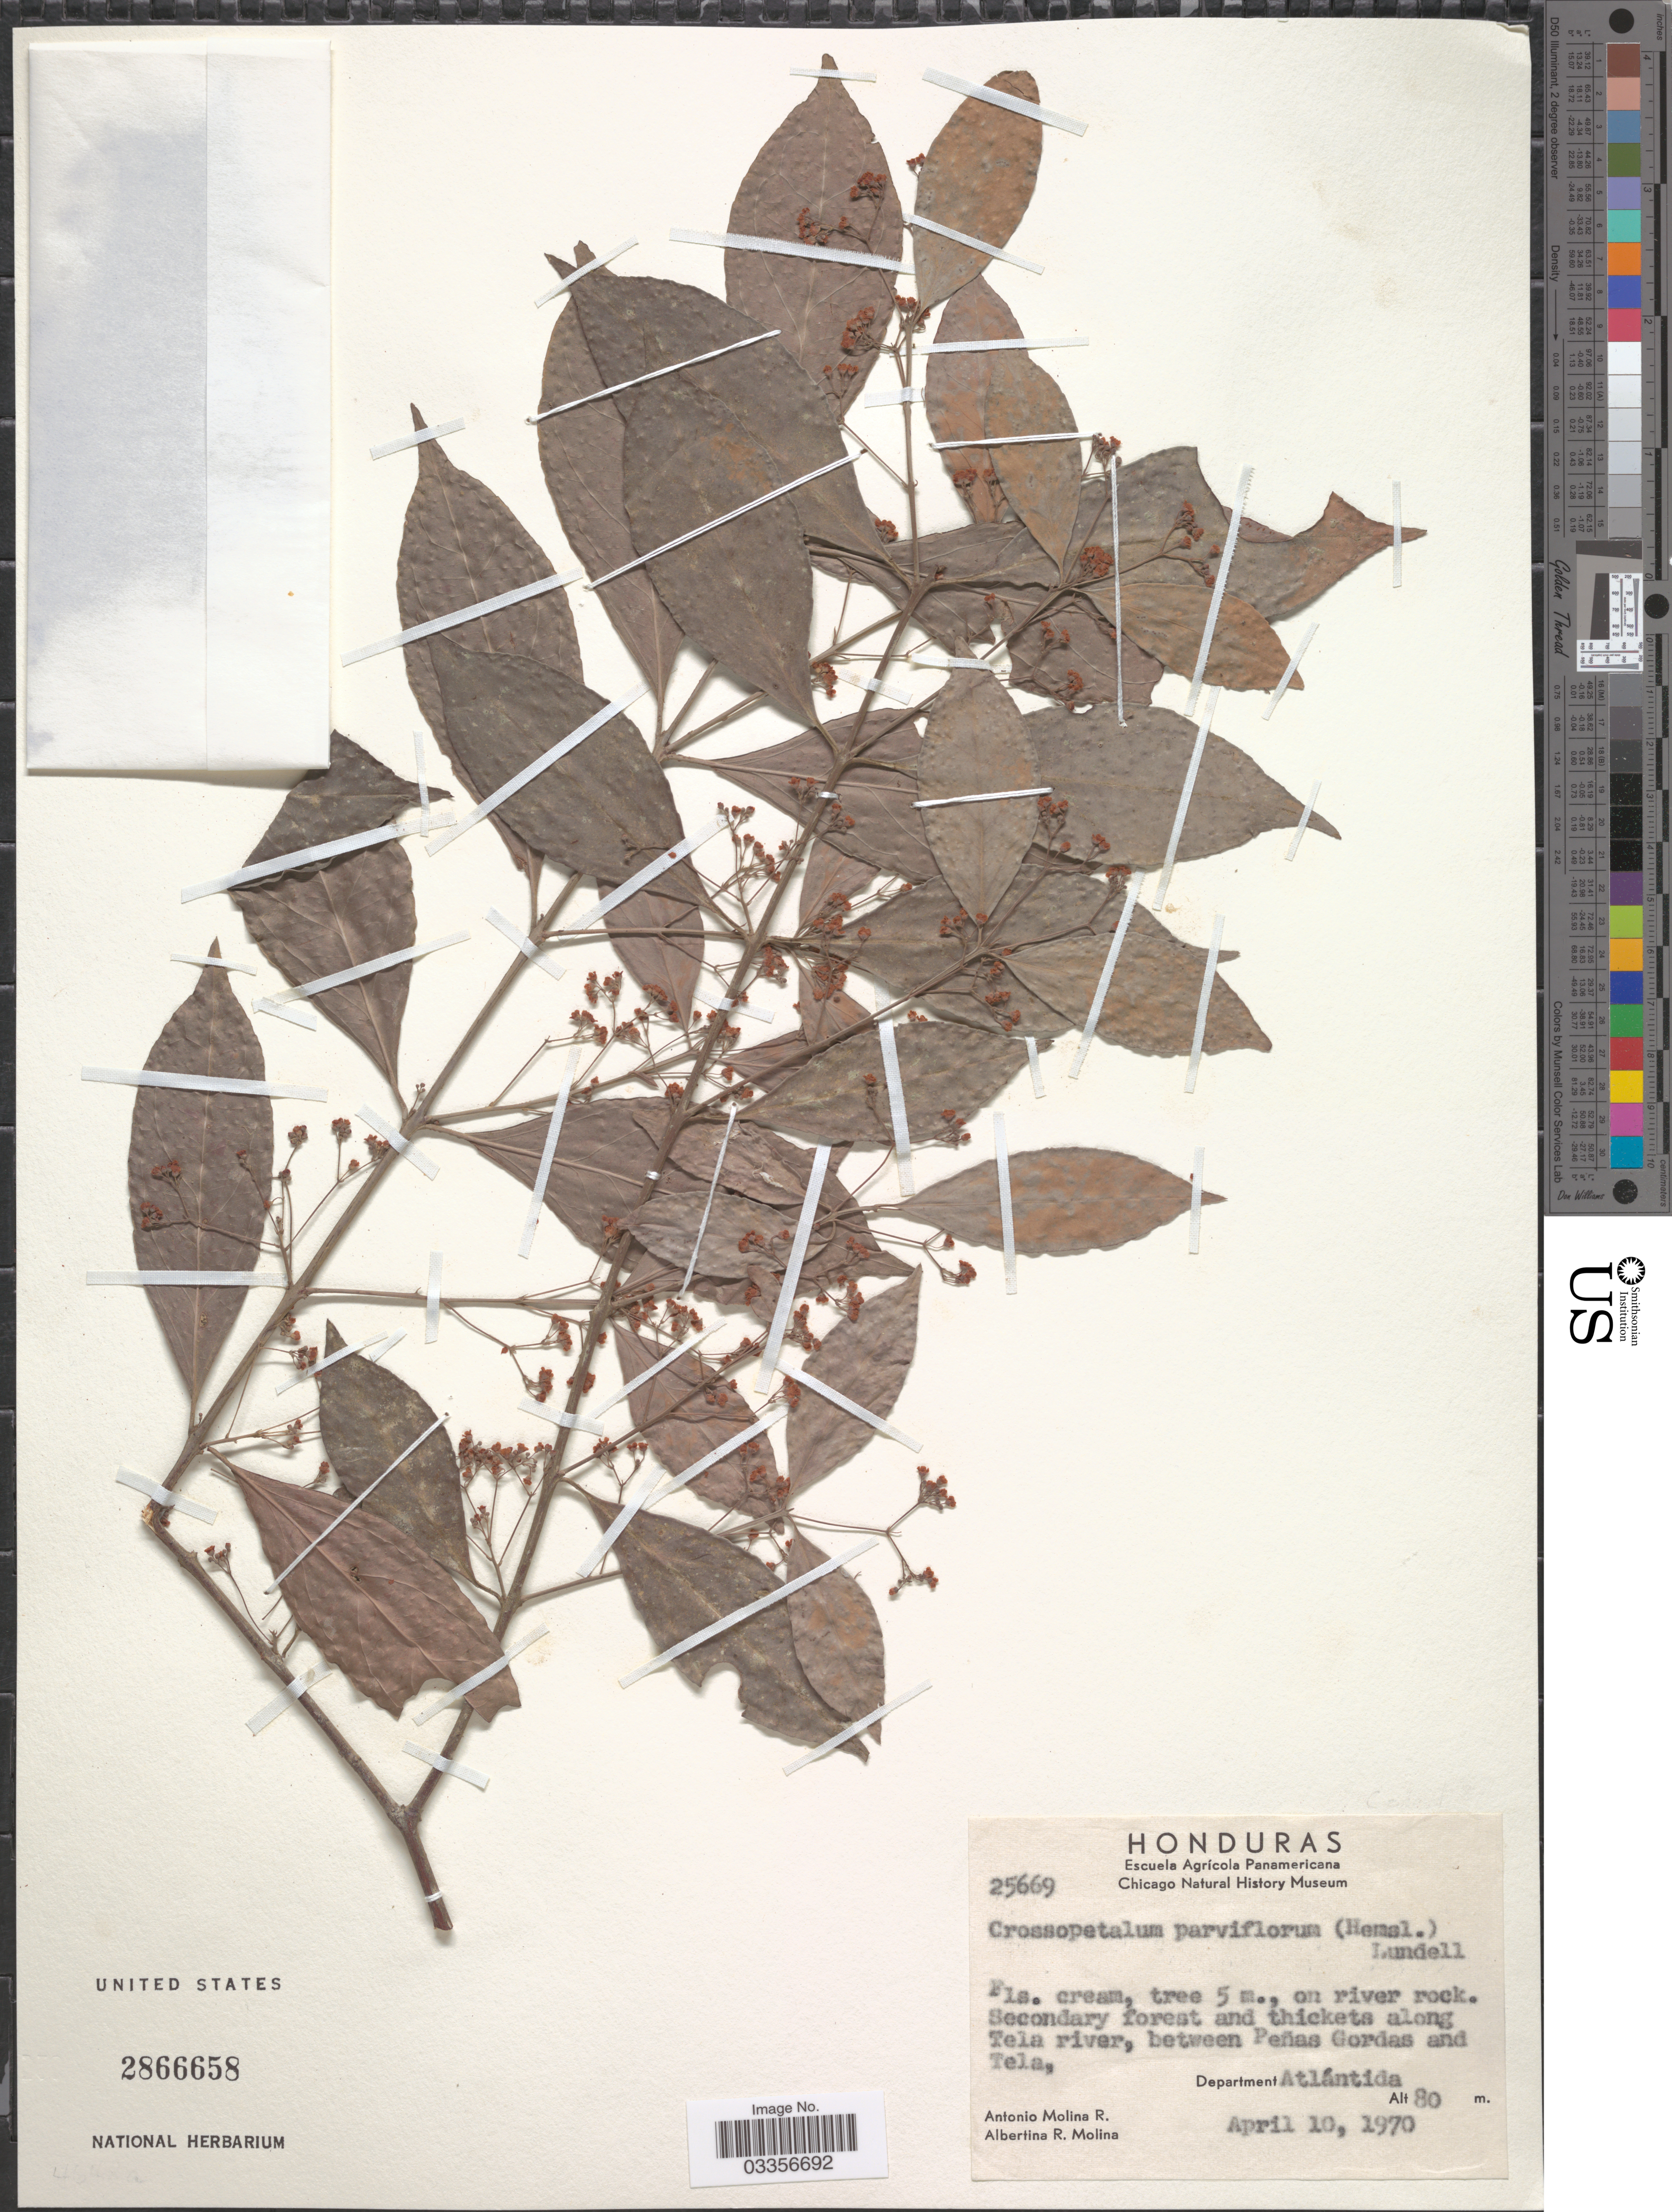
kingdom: Plantae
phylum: Tracheophyta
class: Magnoliopsida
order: Celastrales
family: Celastraceae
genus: Crossopetalum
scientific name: Crossopetalum parviflorum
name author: L.O. Williams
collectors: A. Molina R. & A. R. Molina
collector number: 25669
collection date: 1970-04-10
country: Honduras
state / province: Atlántida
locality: Secondary forest and thickets along Tela river, between Peñas Gordas and Tela, Department Atlántida.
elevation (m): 80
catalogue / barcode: US 2866658